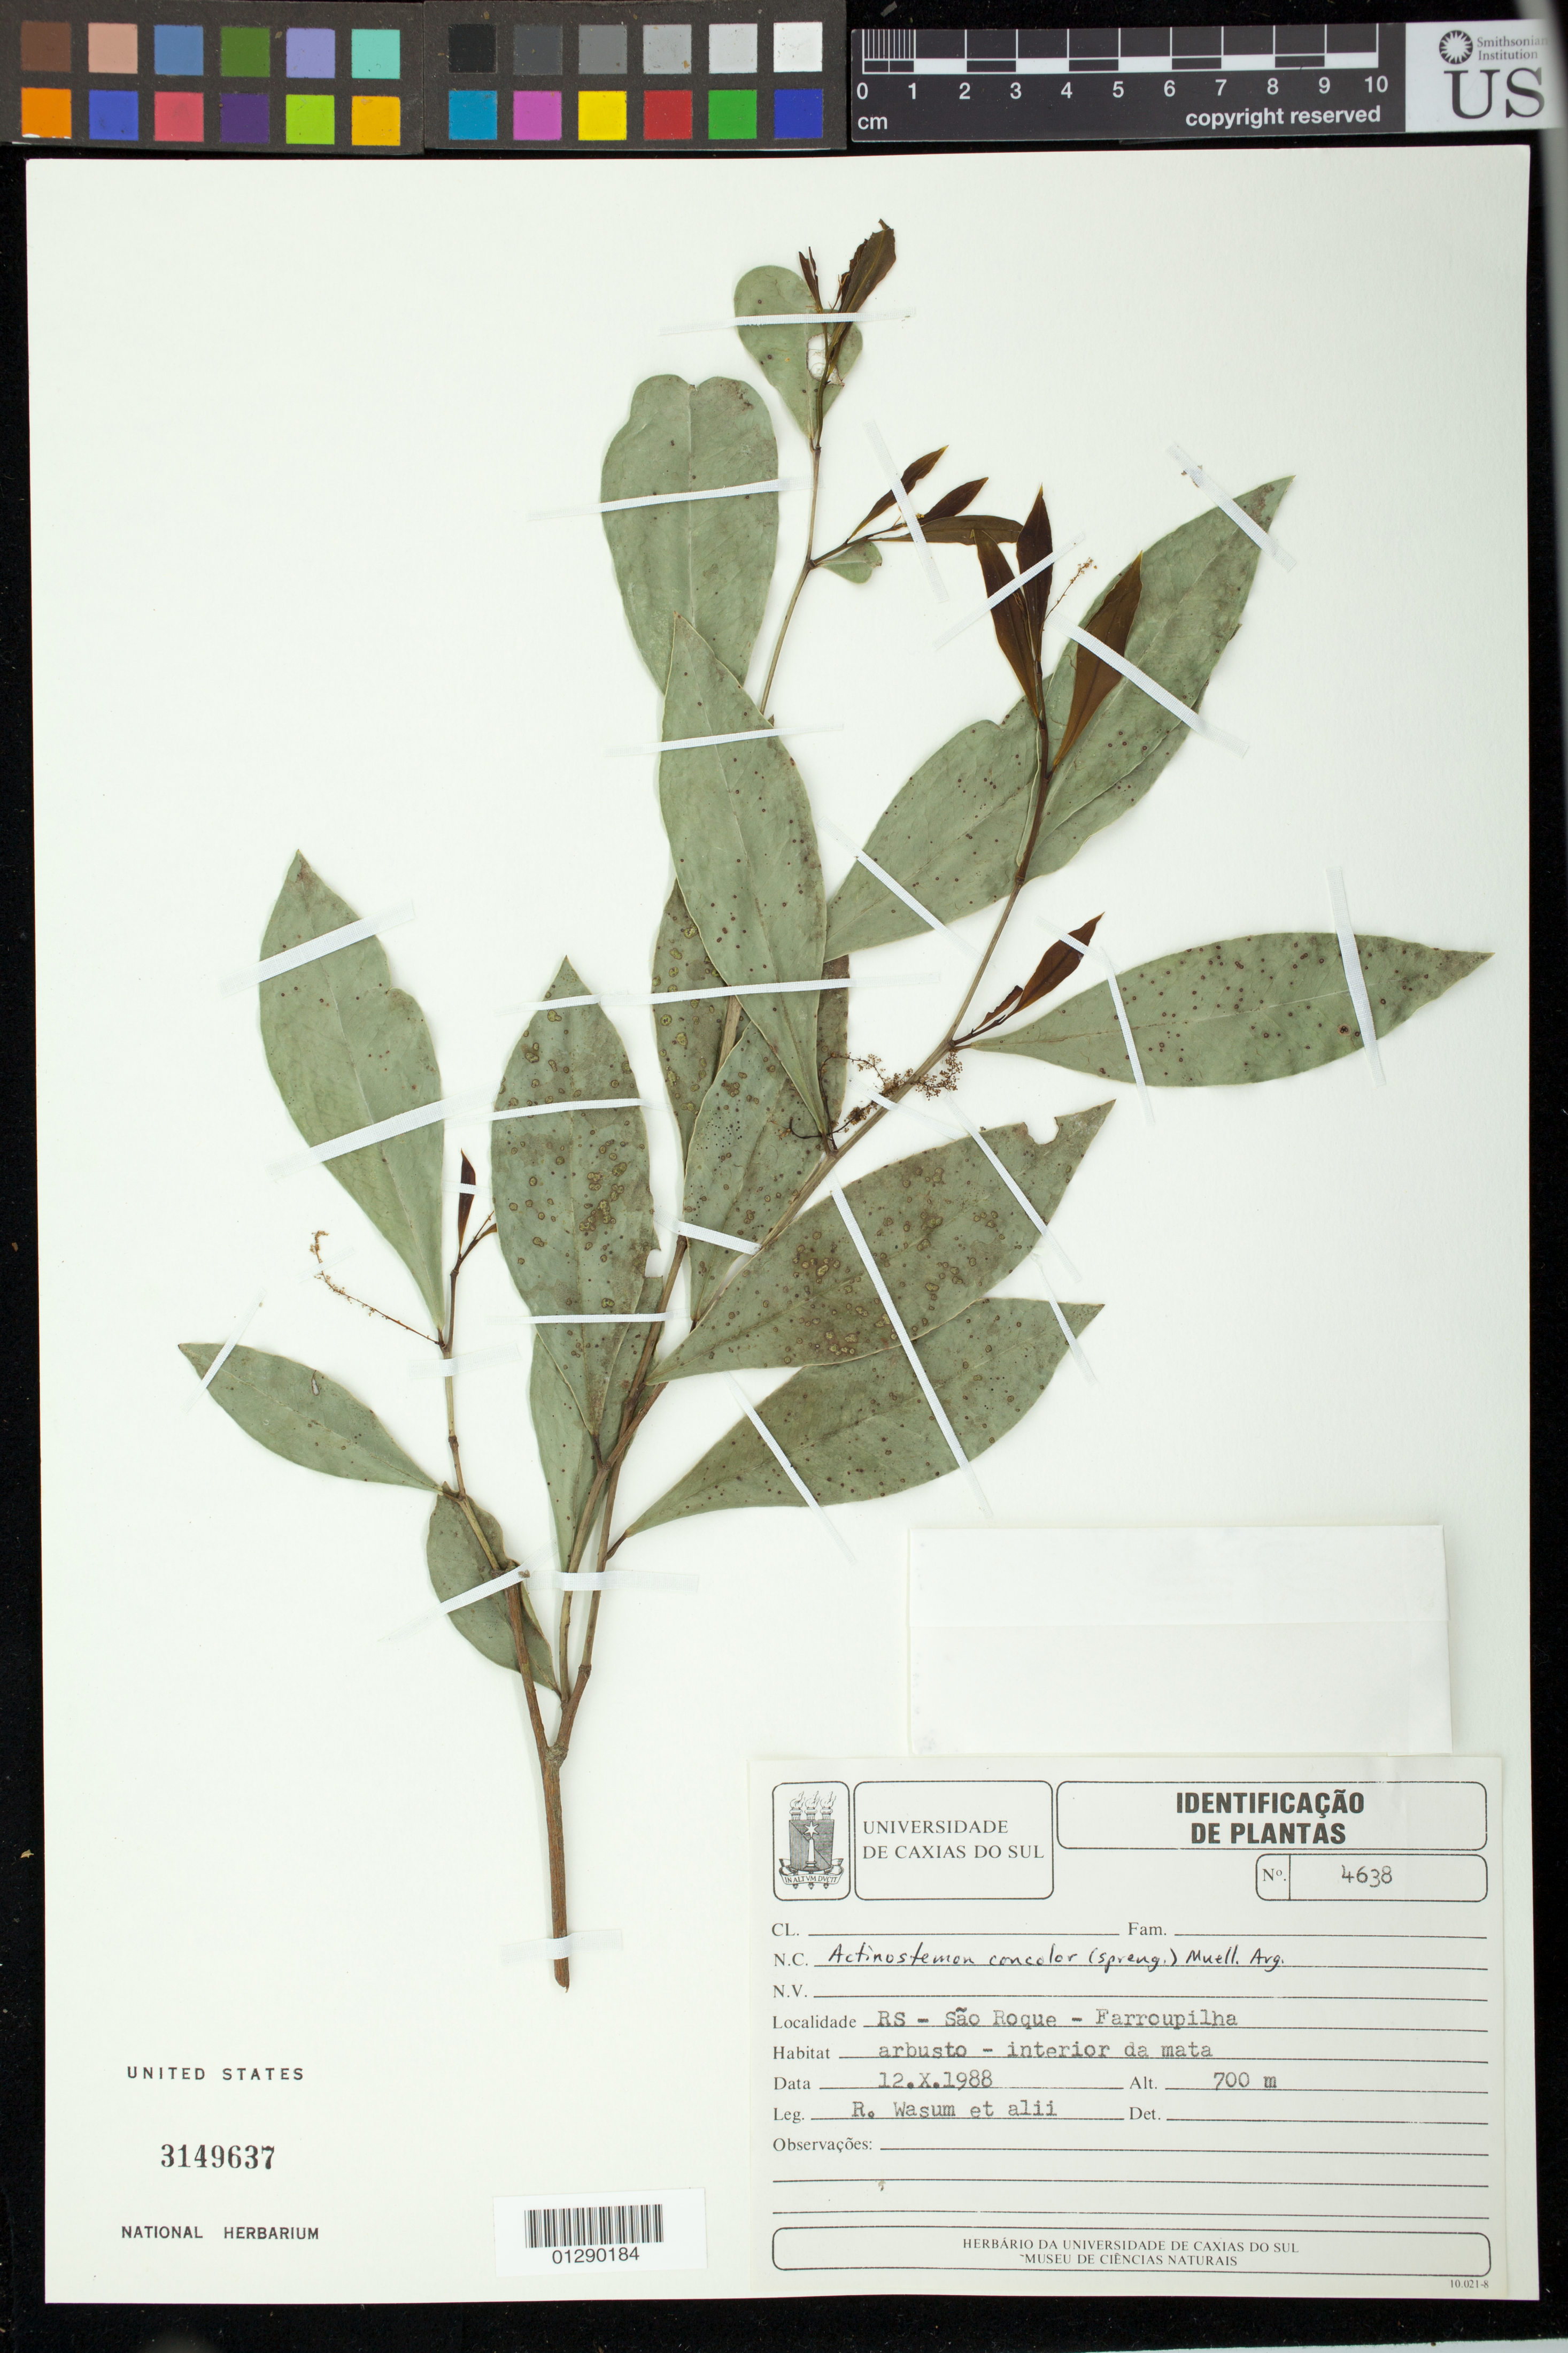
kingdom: Plantae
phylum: Tracheophyta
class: Magnoliopsida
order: Malpighiales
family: Euphorbiaceae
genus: Actinostemon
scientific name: Actinostemon concolor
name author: (Spreng.) Müll. Arg.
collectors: R. Wasum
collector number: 4638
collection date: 1988-10-12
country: Brazil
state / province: Rio Grande do Sul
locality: Sao Roque - Farroupilha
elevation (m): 700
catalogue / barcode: US 3149637